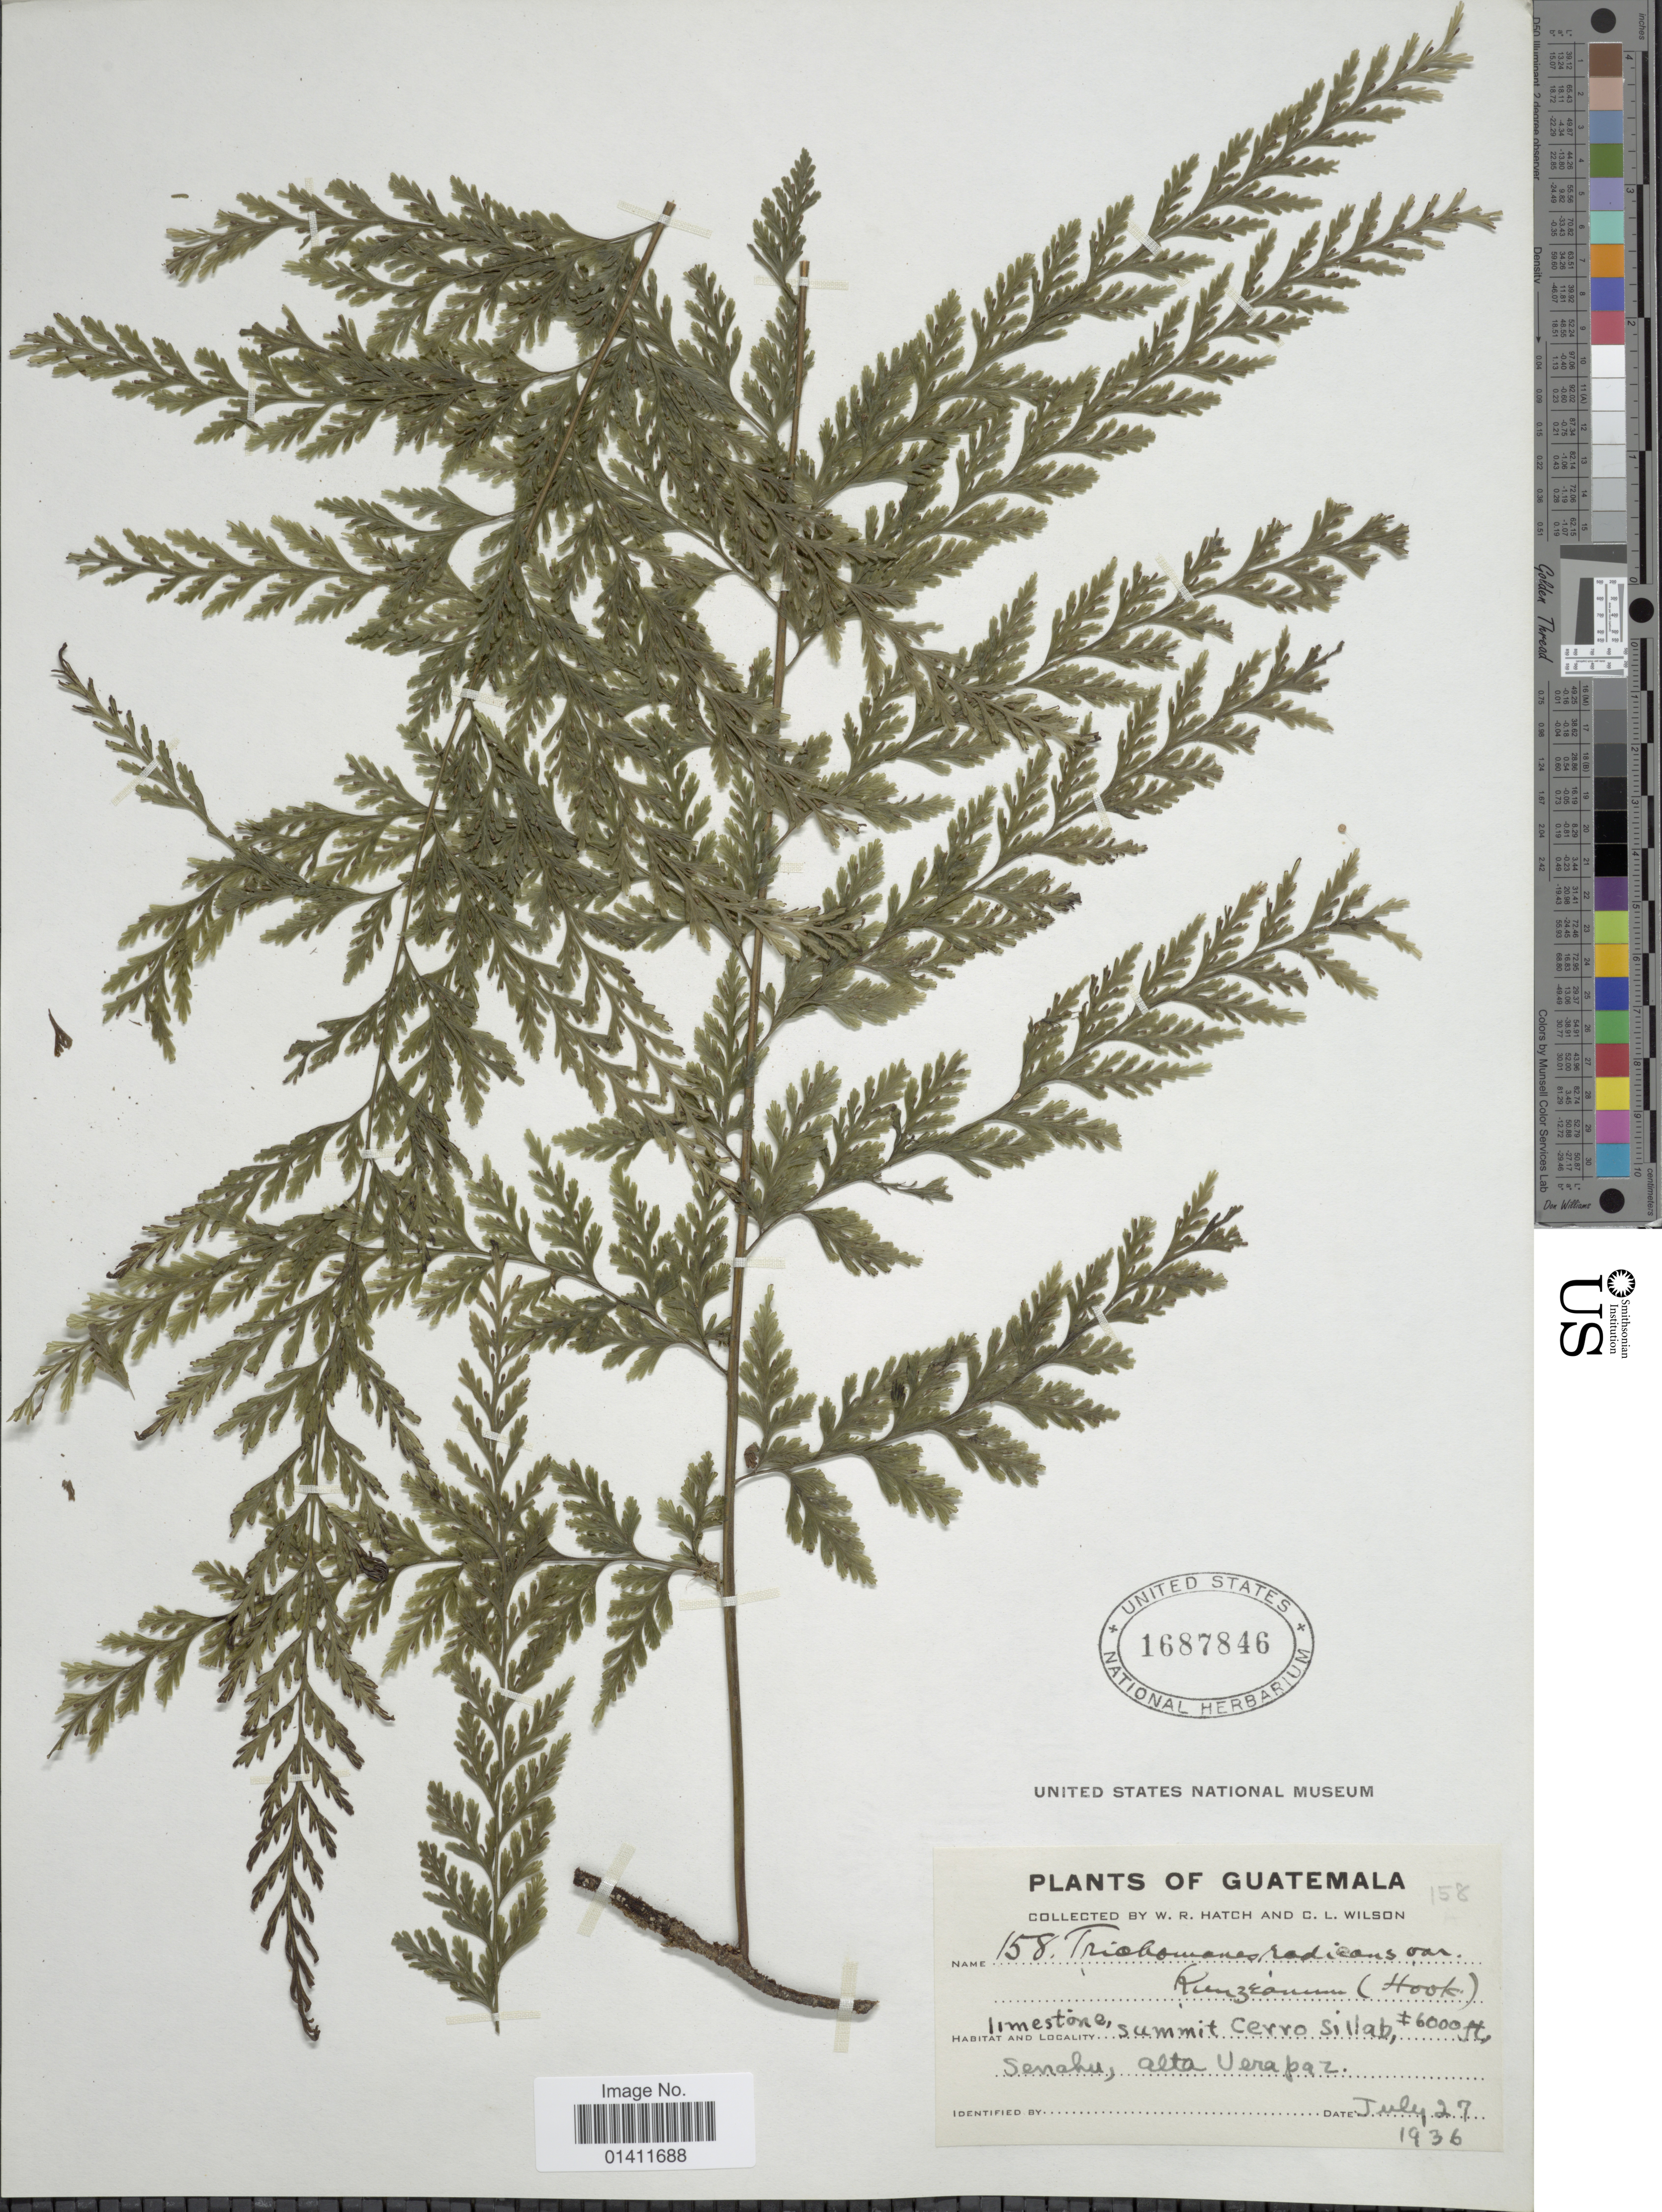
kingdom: Plantae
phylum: Tracheophyta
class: Polypodiopsida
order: Hymenophyllales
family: Hymenophyllaceae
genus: Vandenboschia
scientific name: Vandenboschia radicans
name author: (Sw.) Copel.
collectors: W. Hatch & C. L. Wilson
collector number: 158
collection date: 1936-07-27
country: Guatemala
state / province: Alta Verapaz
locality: Summit Cerro Sillab. St. Senahu, Alta Verapaz.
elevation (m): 1829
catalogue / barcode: US 1687846